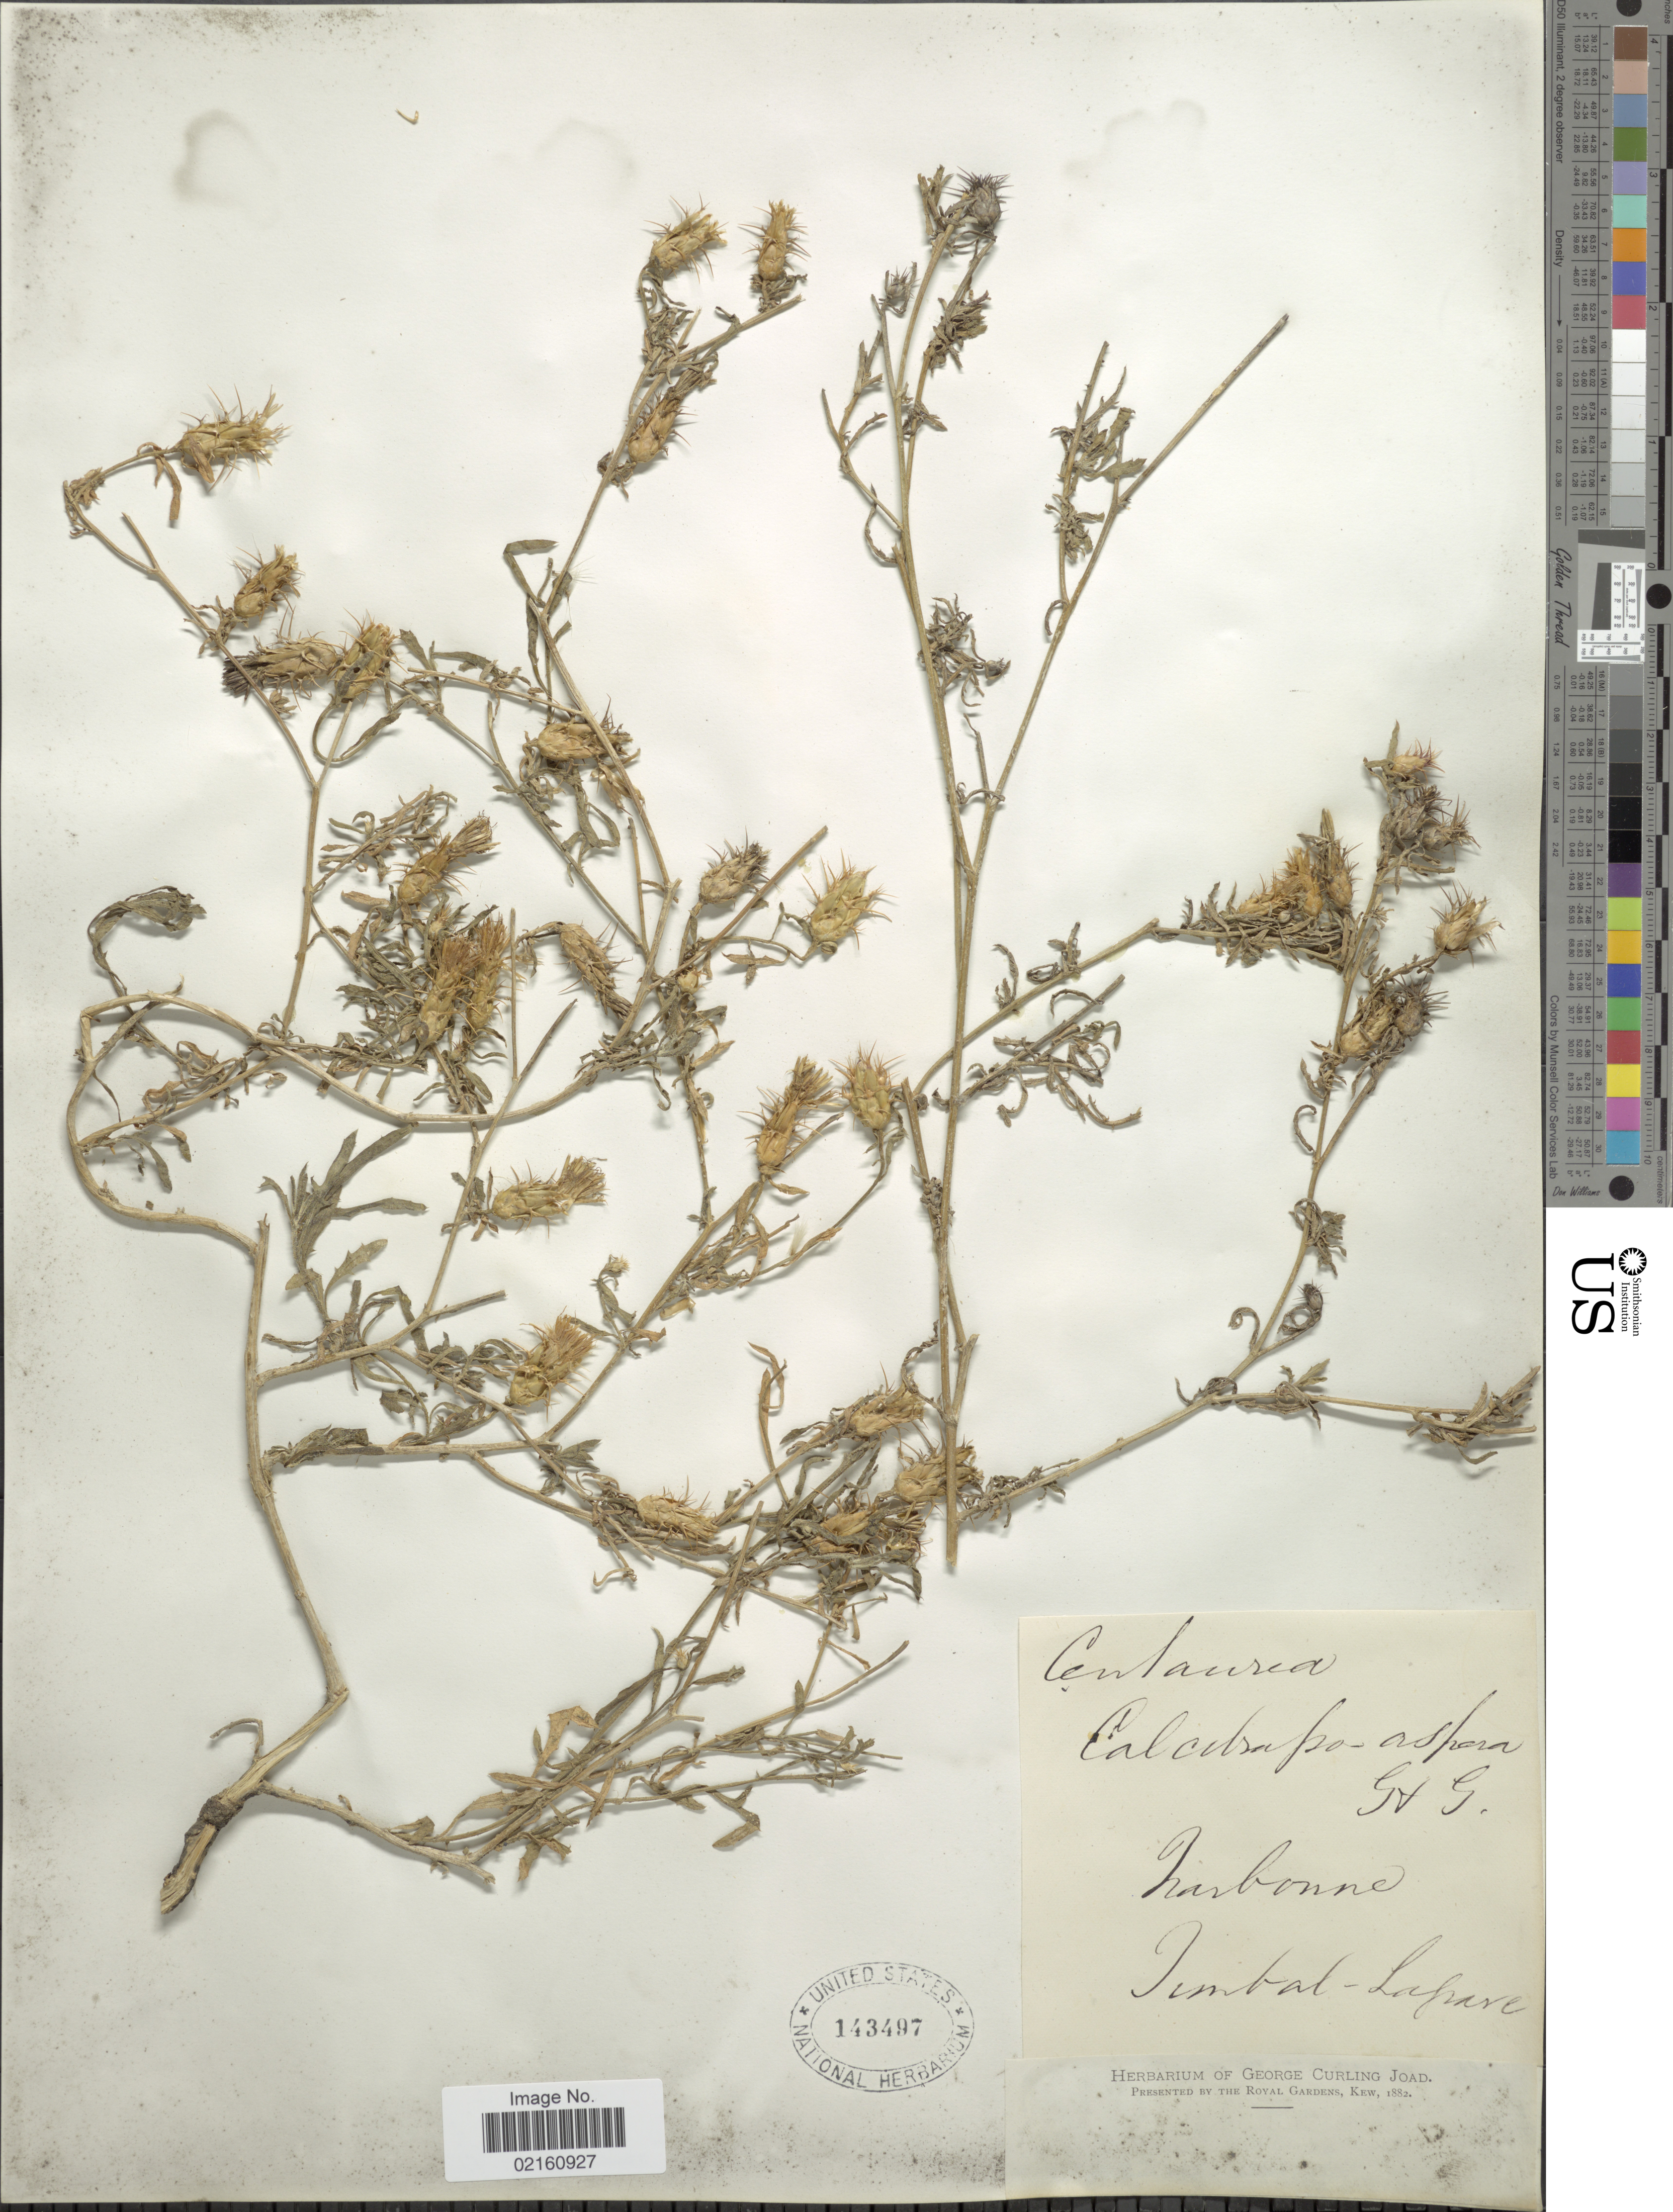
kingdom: Plantae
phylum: Tracheophyta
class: Magnoliopsida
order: Asterales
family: Asteraceae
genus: Centaurea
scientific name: Centaurea calcitrapa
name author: L.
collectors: ex herb. George Curling Joad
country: France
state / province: Occitanie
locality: Harbonne, Imbal-Lapare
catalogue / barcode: US 143497